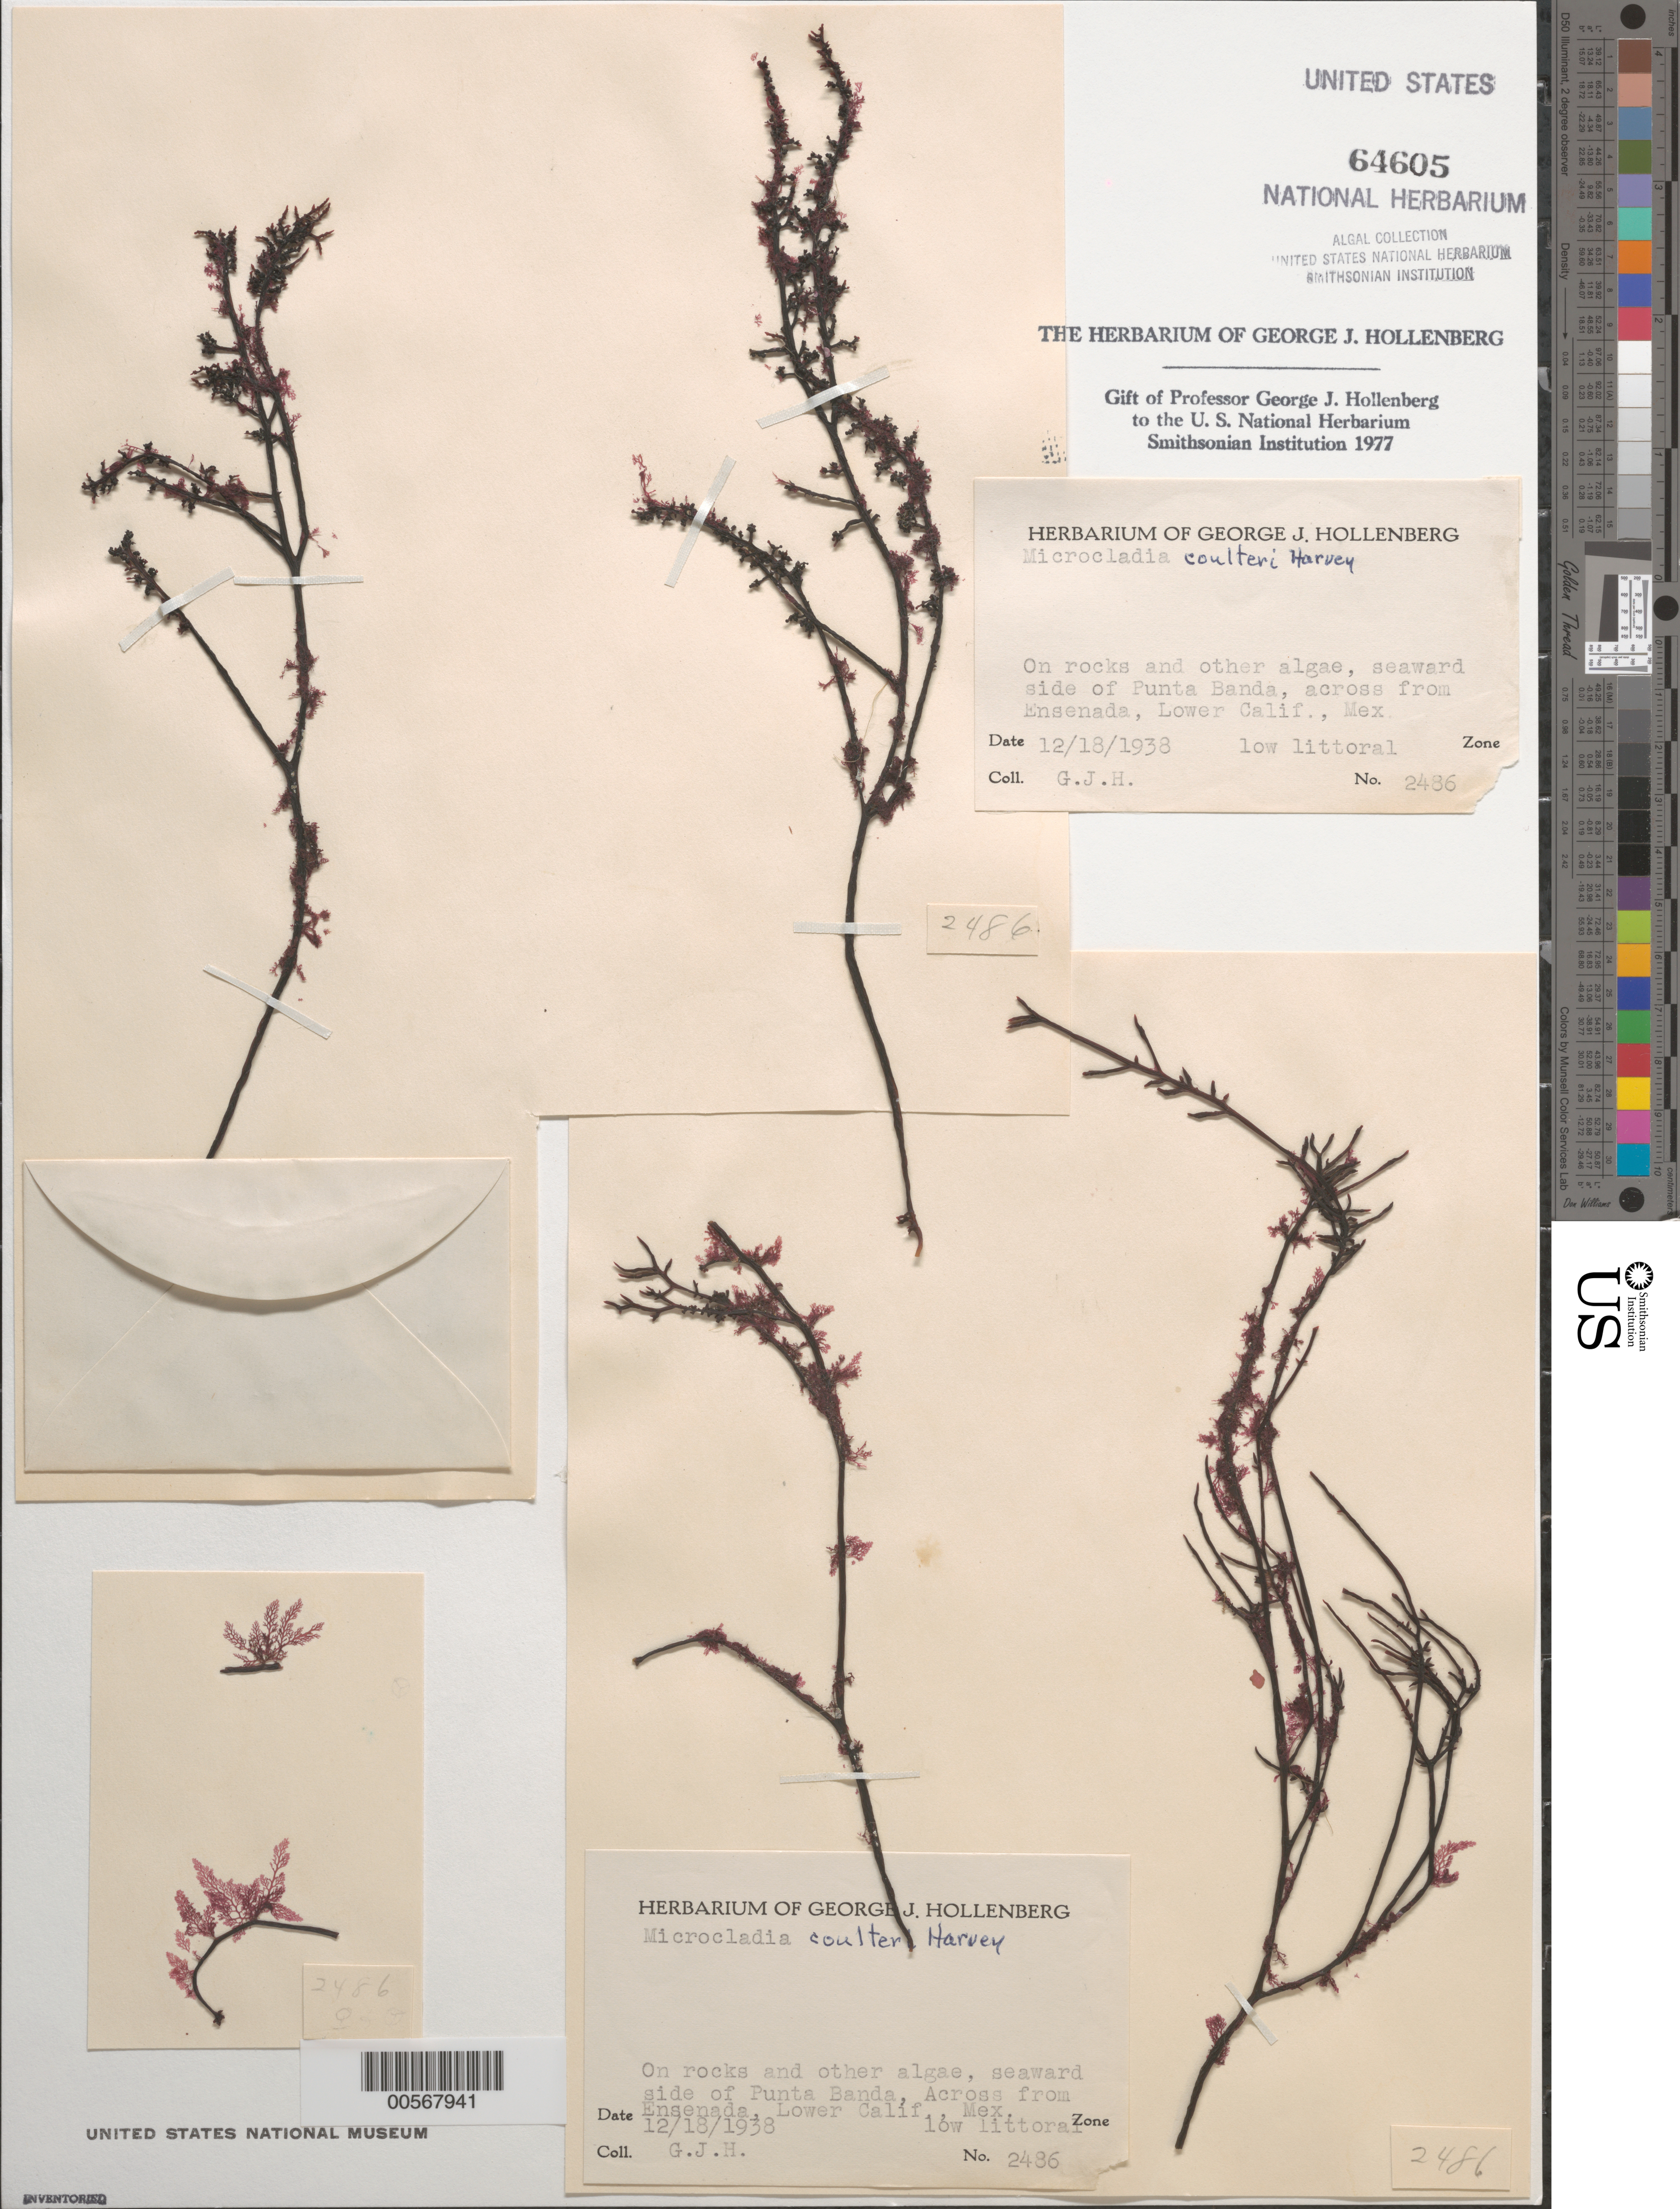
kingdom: Plantae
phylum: Rhodophyta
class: Florideophyceae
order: Ceramiales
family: Ceramiaceae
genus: Microcladia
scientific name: Microcladia coulteri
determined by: Hollenberg, George J.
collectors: G. Hollenberg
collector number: GJH 2486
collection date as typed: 18 Dec 1938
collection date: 1938-12-18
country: Mexico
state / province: Baja California Norte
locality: Seaward side of Punta Banda, across from Ensenada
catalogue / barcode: US 64605